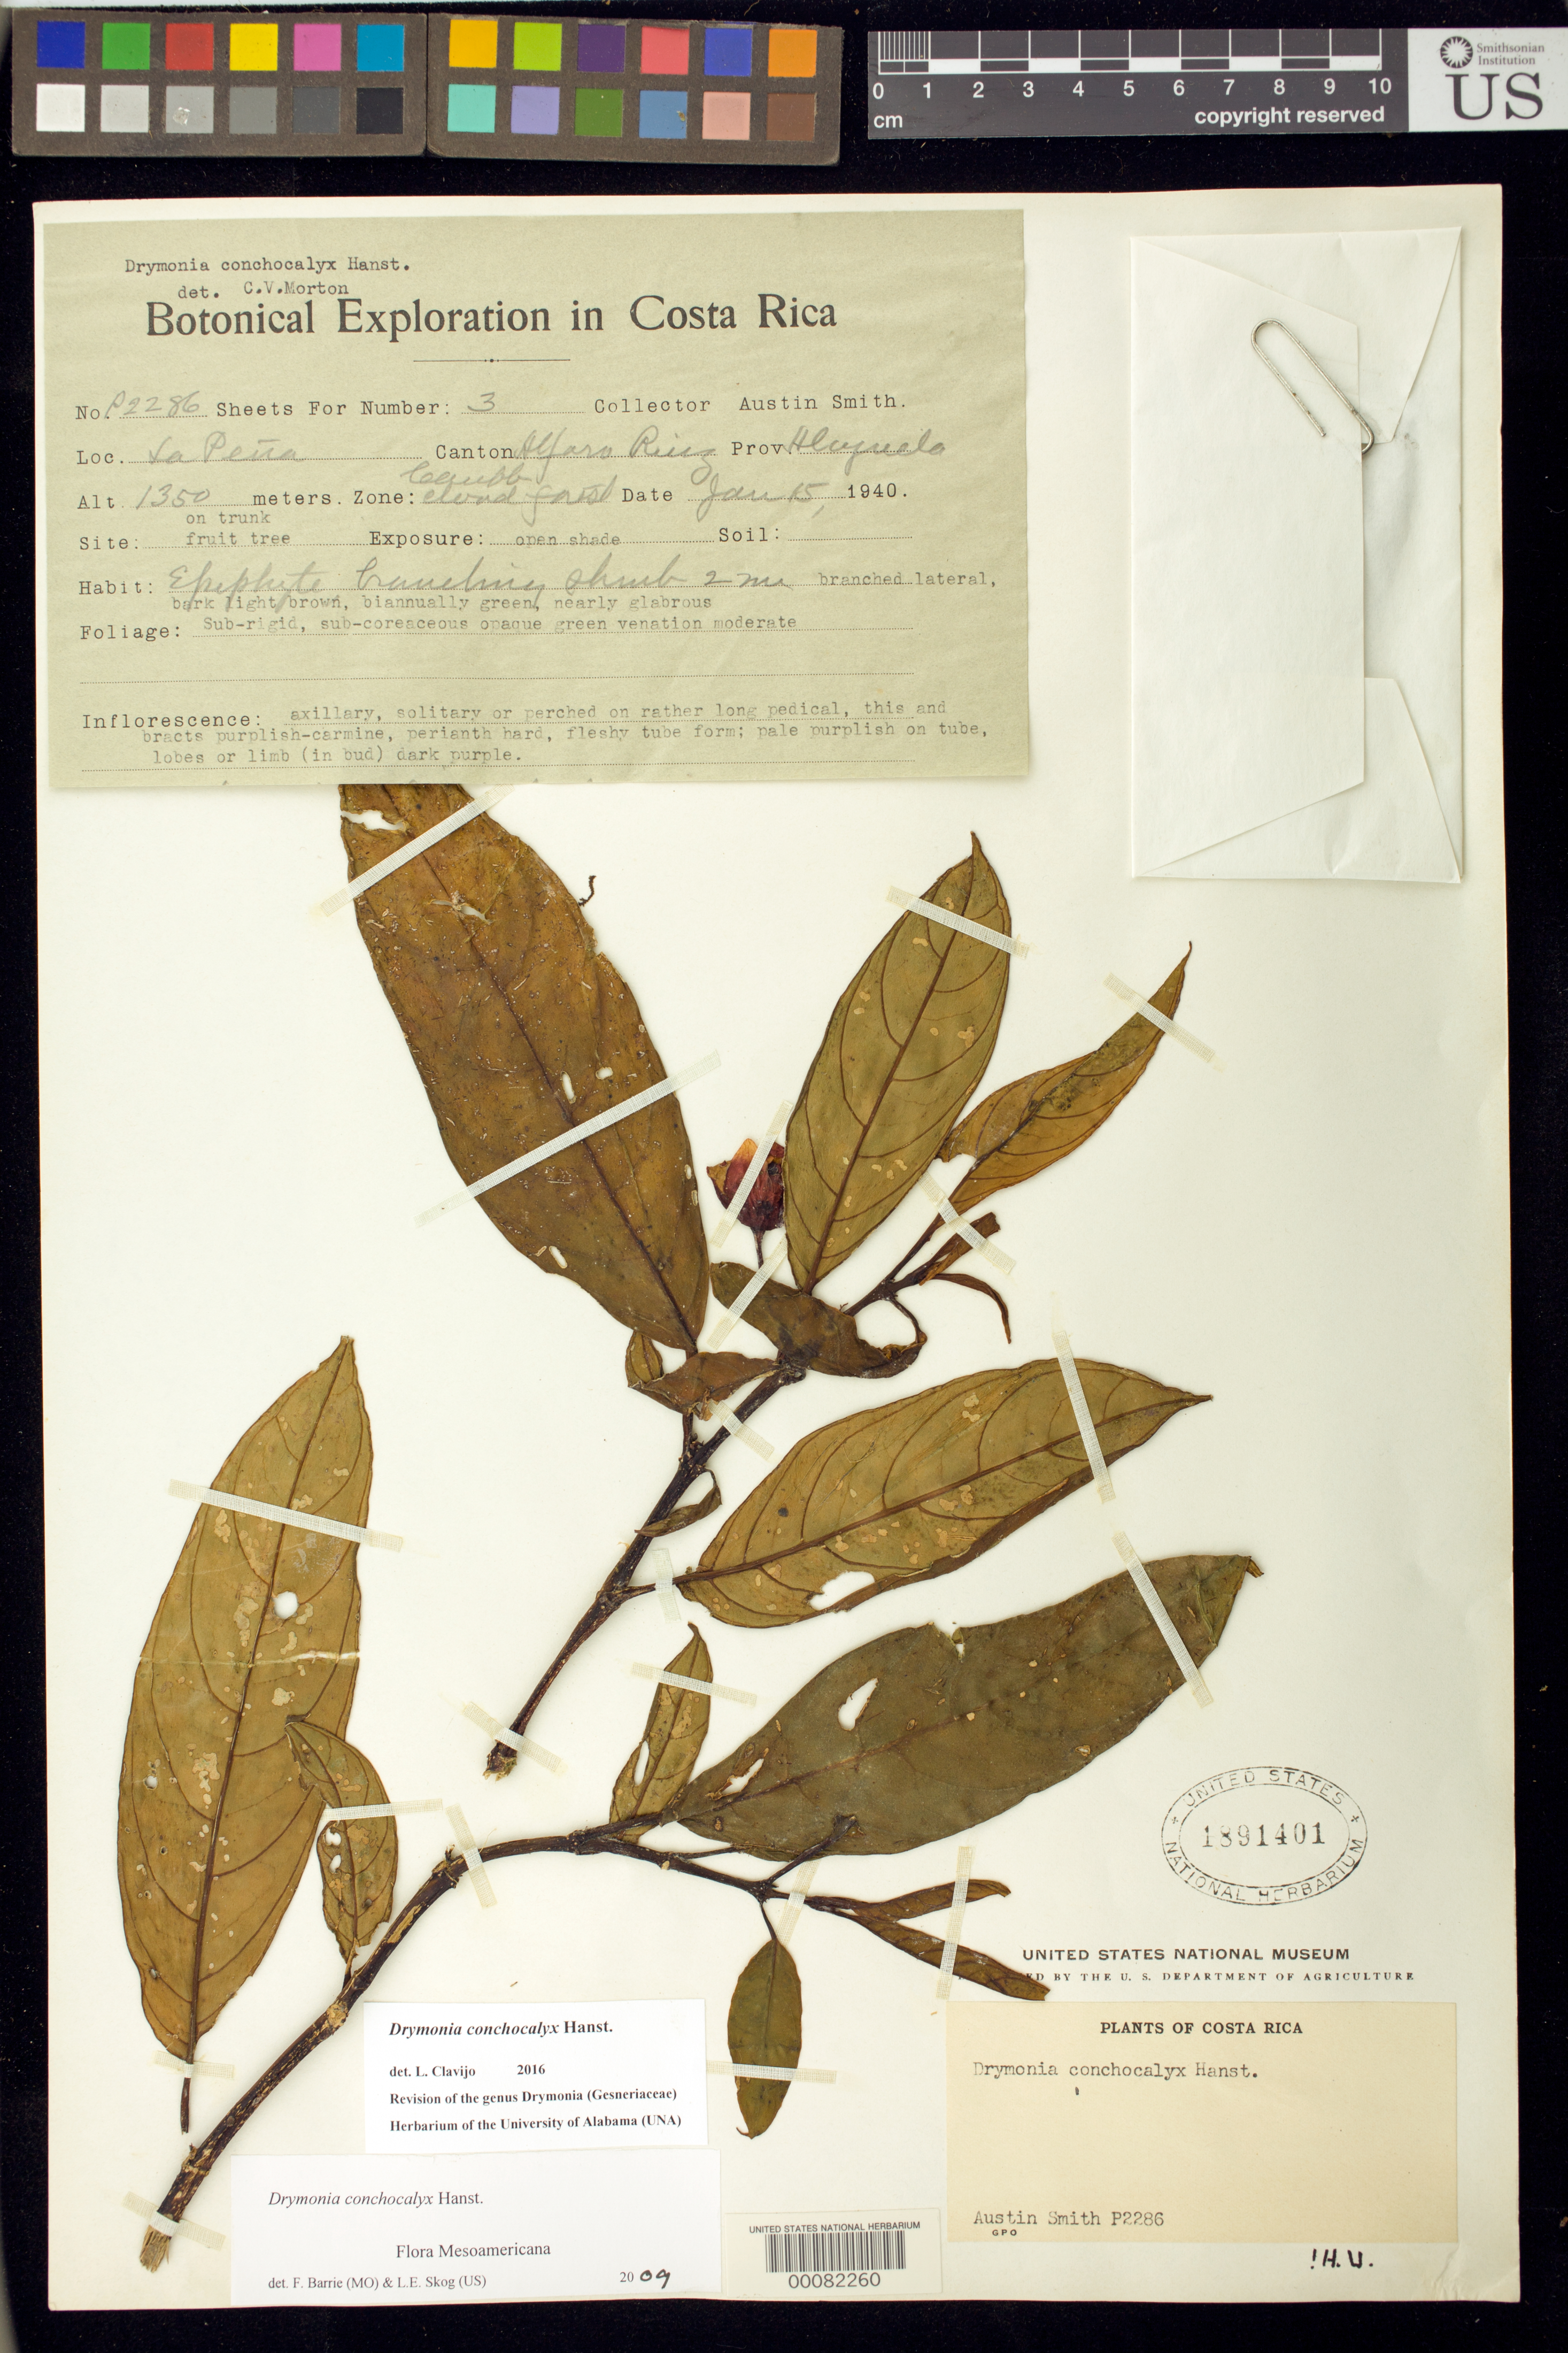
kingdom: Plantae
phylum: Tracheophyta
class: Magnoliopsida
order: Lamiales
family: Gesneriaceae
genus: Drymonia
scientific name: Drymonia conchocalyx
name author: Hanst.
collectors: Aust P. Smith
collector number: P 2286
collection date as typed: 15 Jan 1940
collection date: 1940-01-15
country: Costa Rica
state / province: Alajuela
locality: La Pena, Canton Alfaro Ruiz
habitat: Caribb cloud forest, open shade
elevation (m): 1350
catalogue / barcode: US 1891401